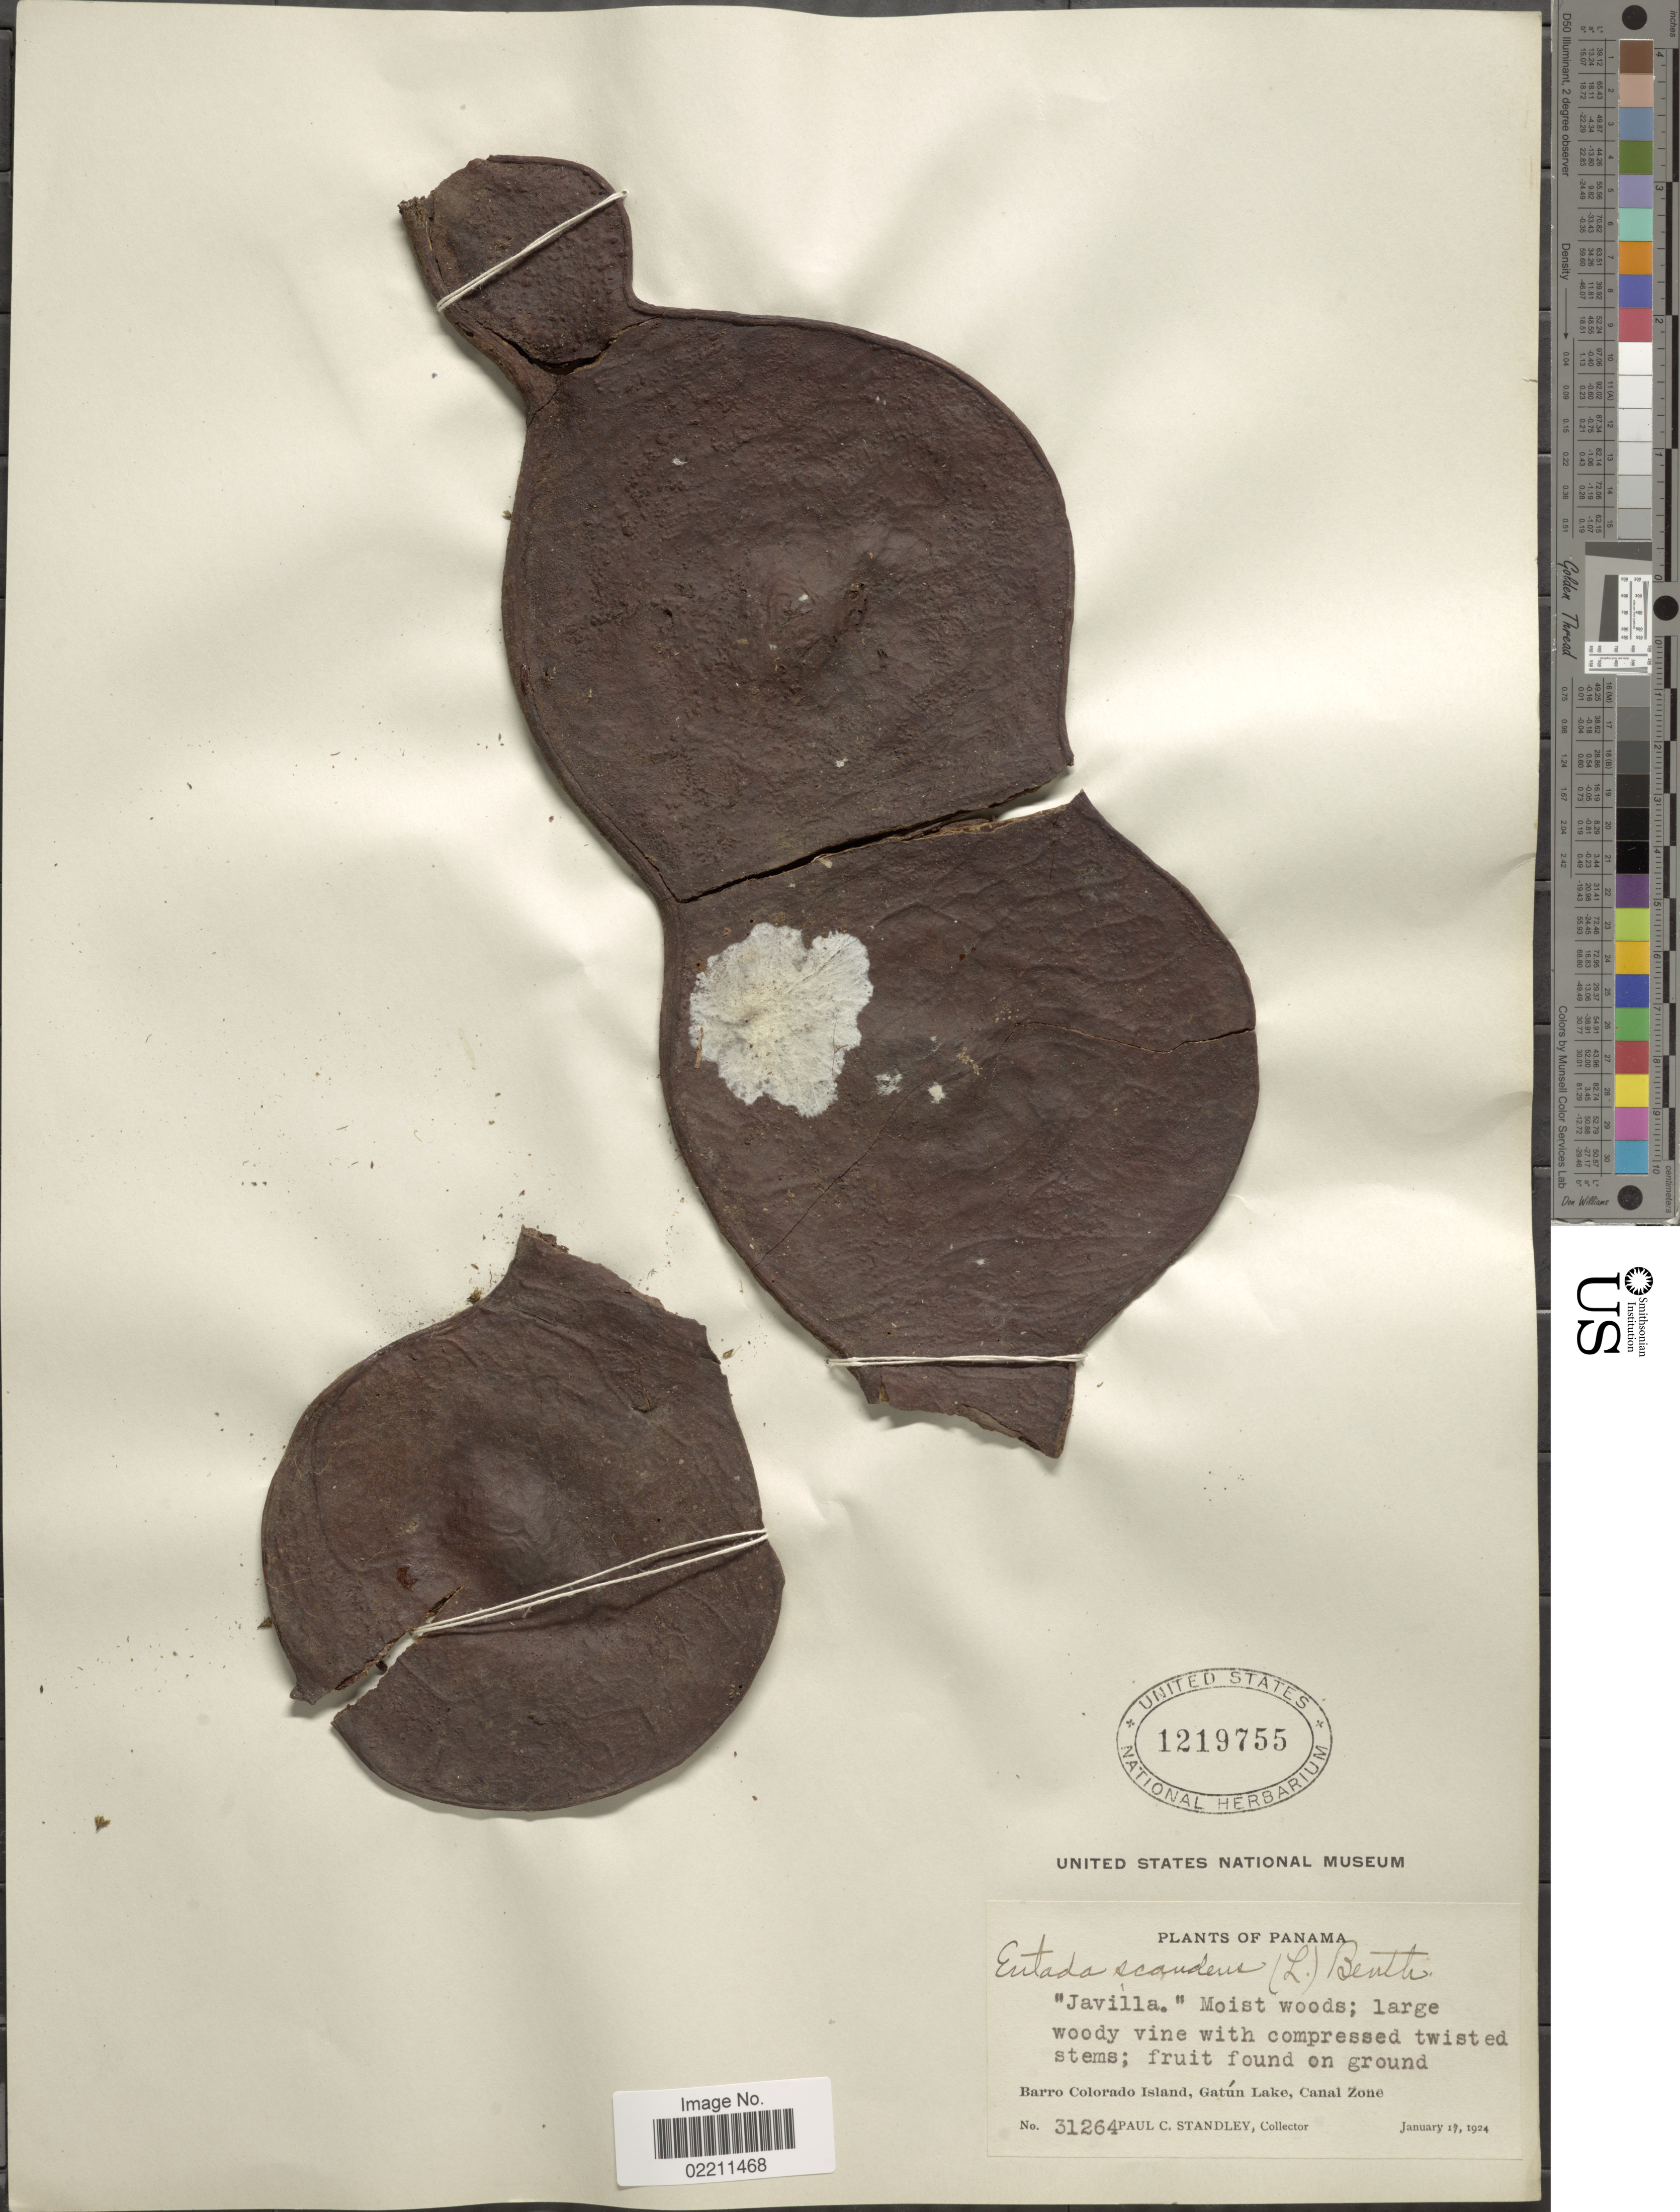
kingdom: Plantae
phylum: Tracheophyta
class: Magnoliopsida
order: Fabales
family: Fabaceae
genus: Entada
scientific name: Entada gigas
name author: (L.) Fawc. & Rendle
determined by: Strong, Mark T., (BOT), Smithsonian Institution - National Museum of Natural History (UNITED STATES)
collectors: P. C. Standley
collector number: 31264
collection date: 1924-01-17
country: Panama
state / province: Panamá Oeste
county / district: Canal Zone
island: Barro Colorado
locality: Panama, Barro Colorado Island, Gatun Lake, Canal Zone.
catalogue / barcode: US 1219755